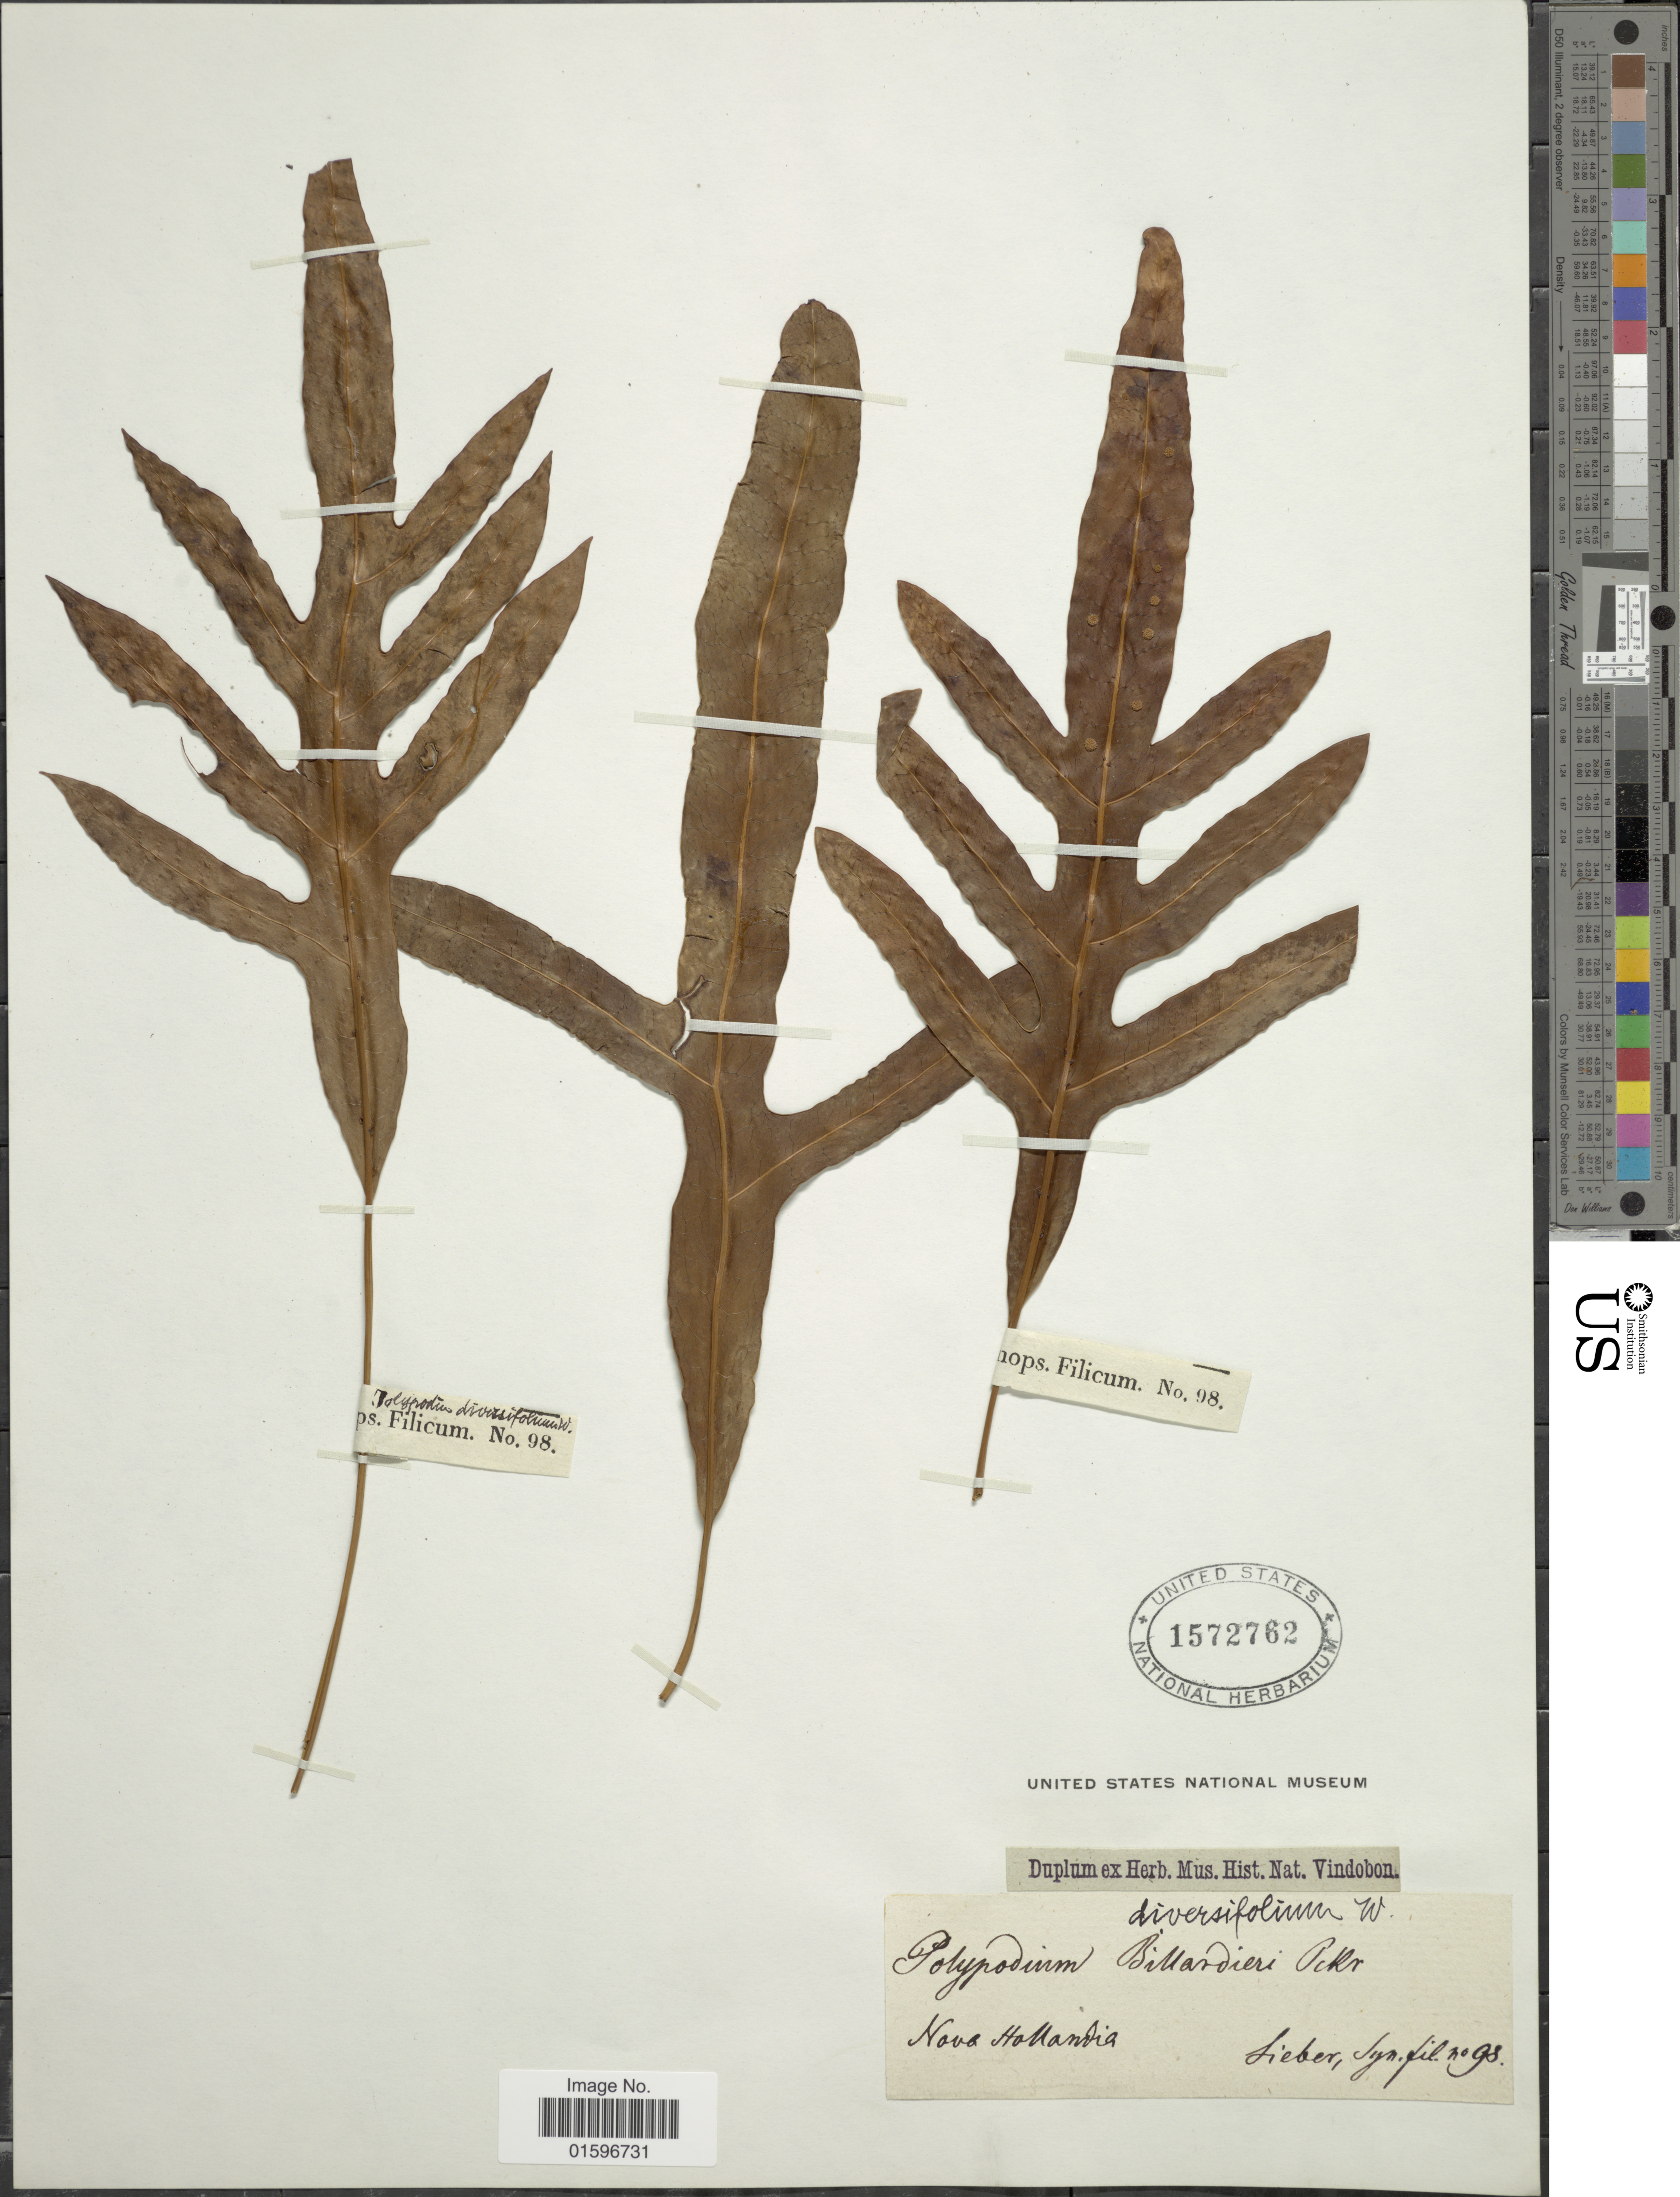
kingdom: Plantae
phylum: Tracheophyta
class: Polypodiopsida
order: Polypodiales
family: Polypodiaceae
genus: Polypodium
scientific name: Polypodium diversifolium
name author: Sw.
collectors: -- Sieber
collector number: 93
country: Australia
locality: Nova Hollandia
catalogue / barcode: US 1572762